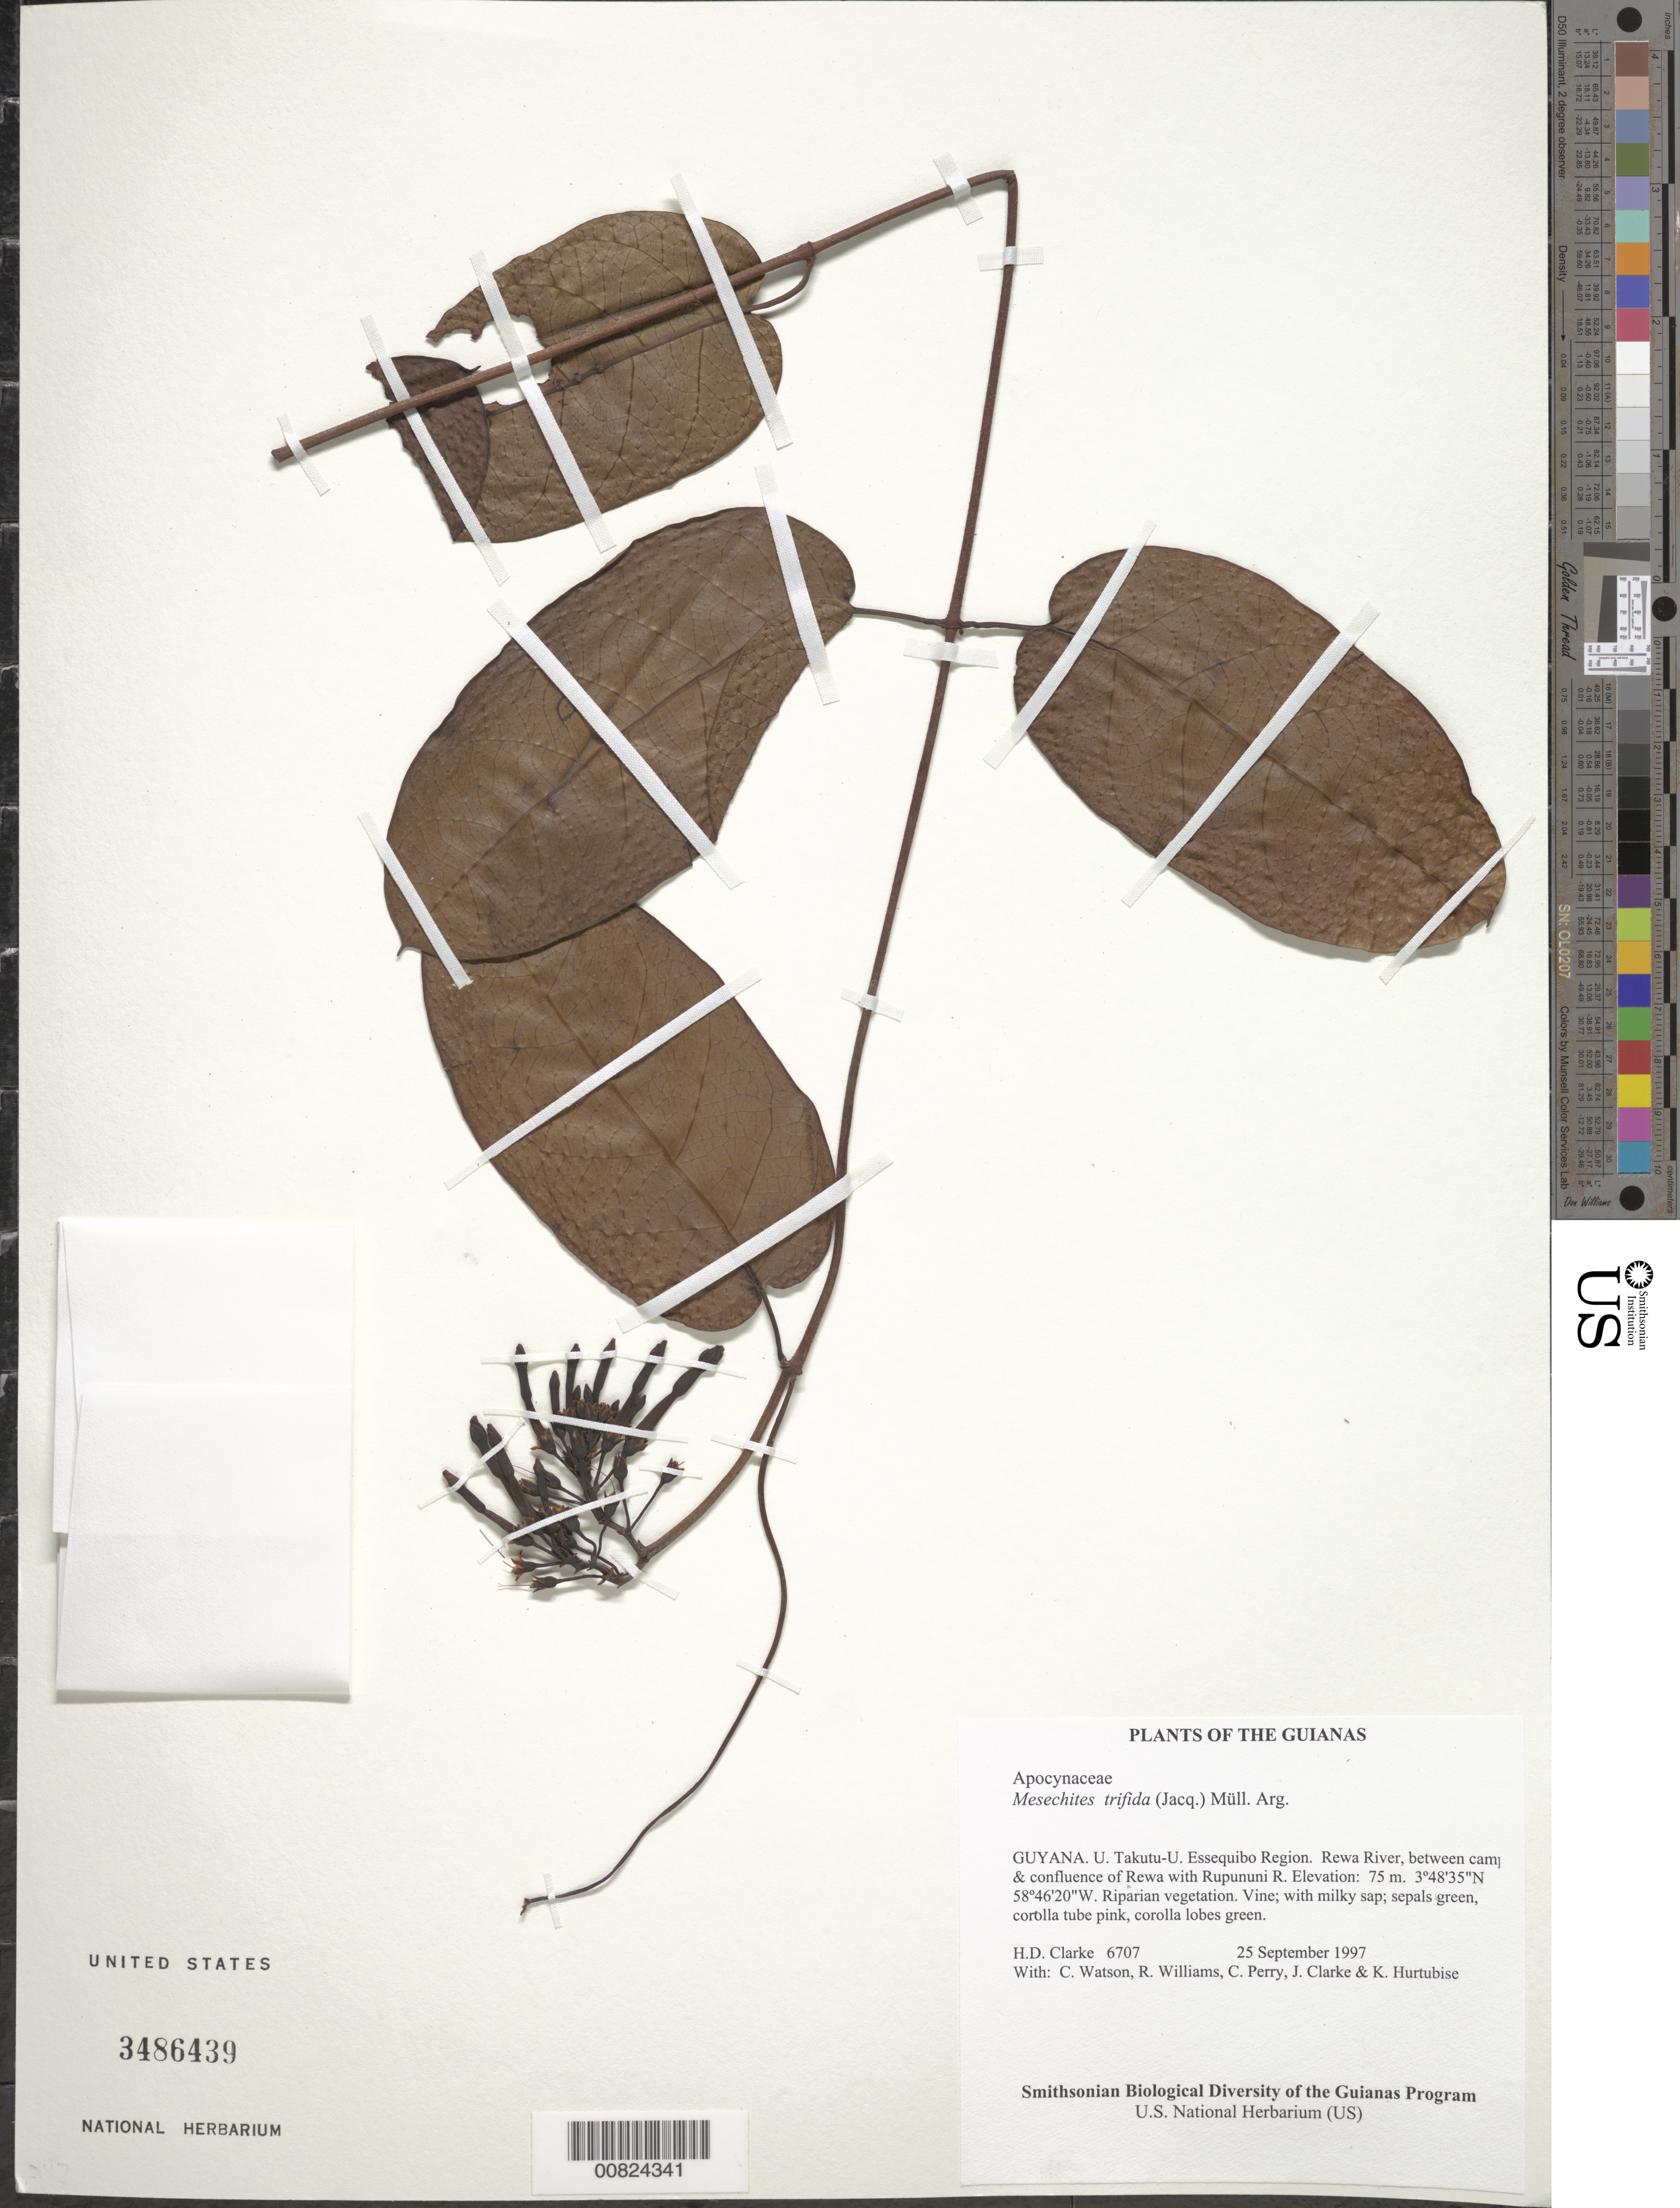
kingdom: Plantae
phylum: Tracheophyta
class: Magnoliopsida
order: Gentianales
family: Apocynaceae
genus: Mesechites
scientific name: Mesechites trifidus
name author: (Jacq.) Müll. Arg.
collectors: H. D. Clarke, C. Watson, R. Williams, C. Perry, J. Clarke & K. Hurtubise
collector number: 6707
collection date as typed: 25 September 1997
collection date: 1997-09-25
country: Guyana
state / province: U. Takutu-U. Essequibo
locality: Rewa River, between camp & confluence of Rewa with Rupununi R.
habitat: Riparian vegetation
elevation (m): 75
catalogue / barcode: US 3486439